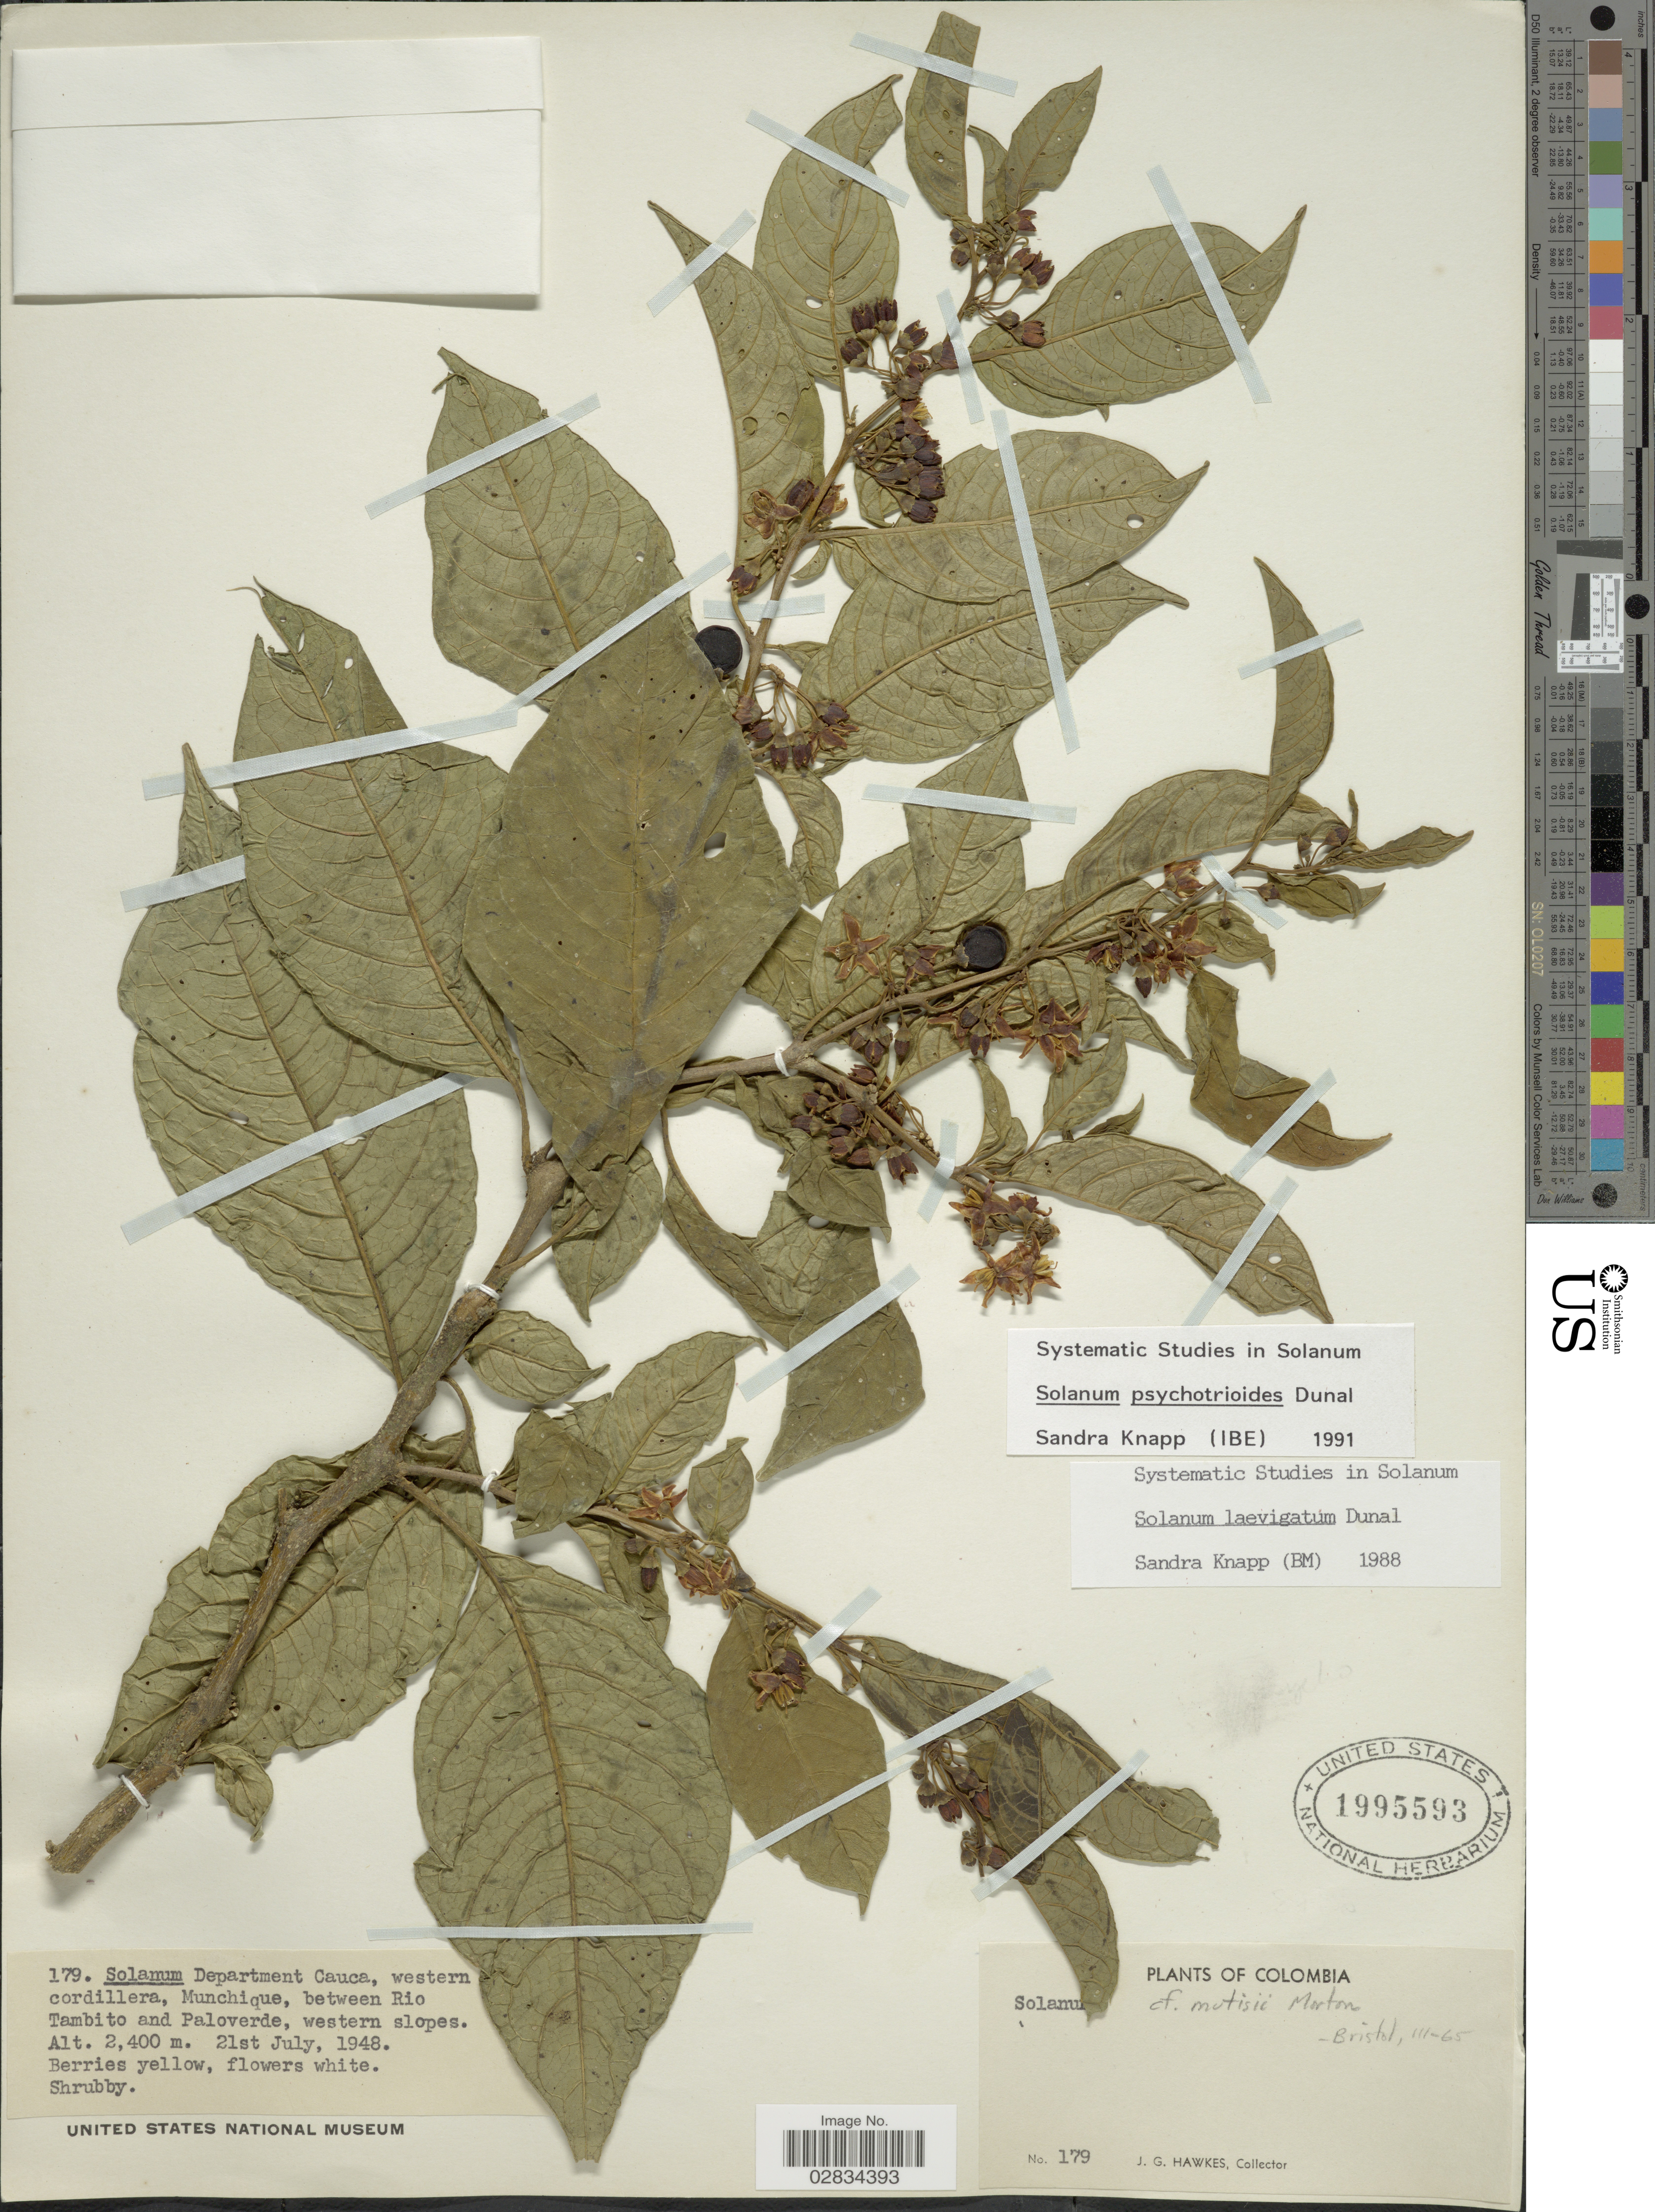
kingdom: Plantae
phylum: Tracheophyta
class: Magnoliopsida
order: Solanales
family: Solanaceae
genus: Solanum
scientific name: Solanum psychotrioides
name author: Dunal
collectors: J. Hawkes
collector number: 179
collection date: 1948-07-21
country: Colombia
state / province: Cauca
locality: Department Cauca, western cordillera, Munchique, between Rio Tambito and Paloverde, western slopes.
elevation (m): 2400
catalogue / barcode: US 1995593